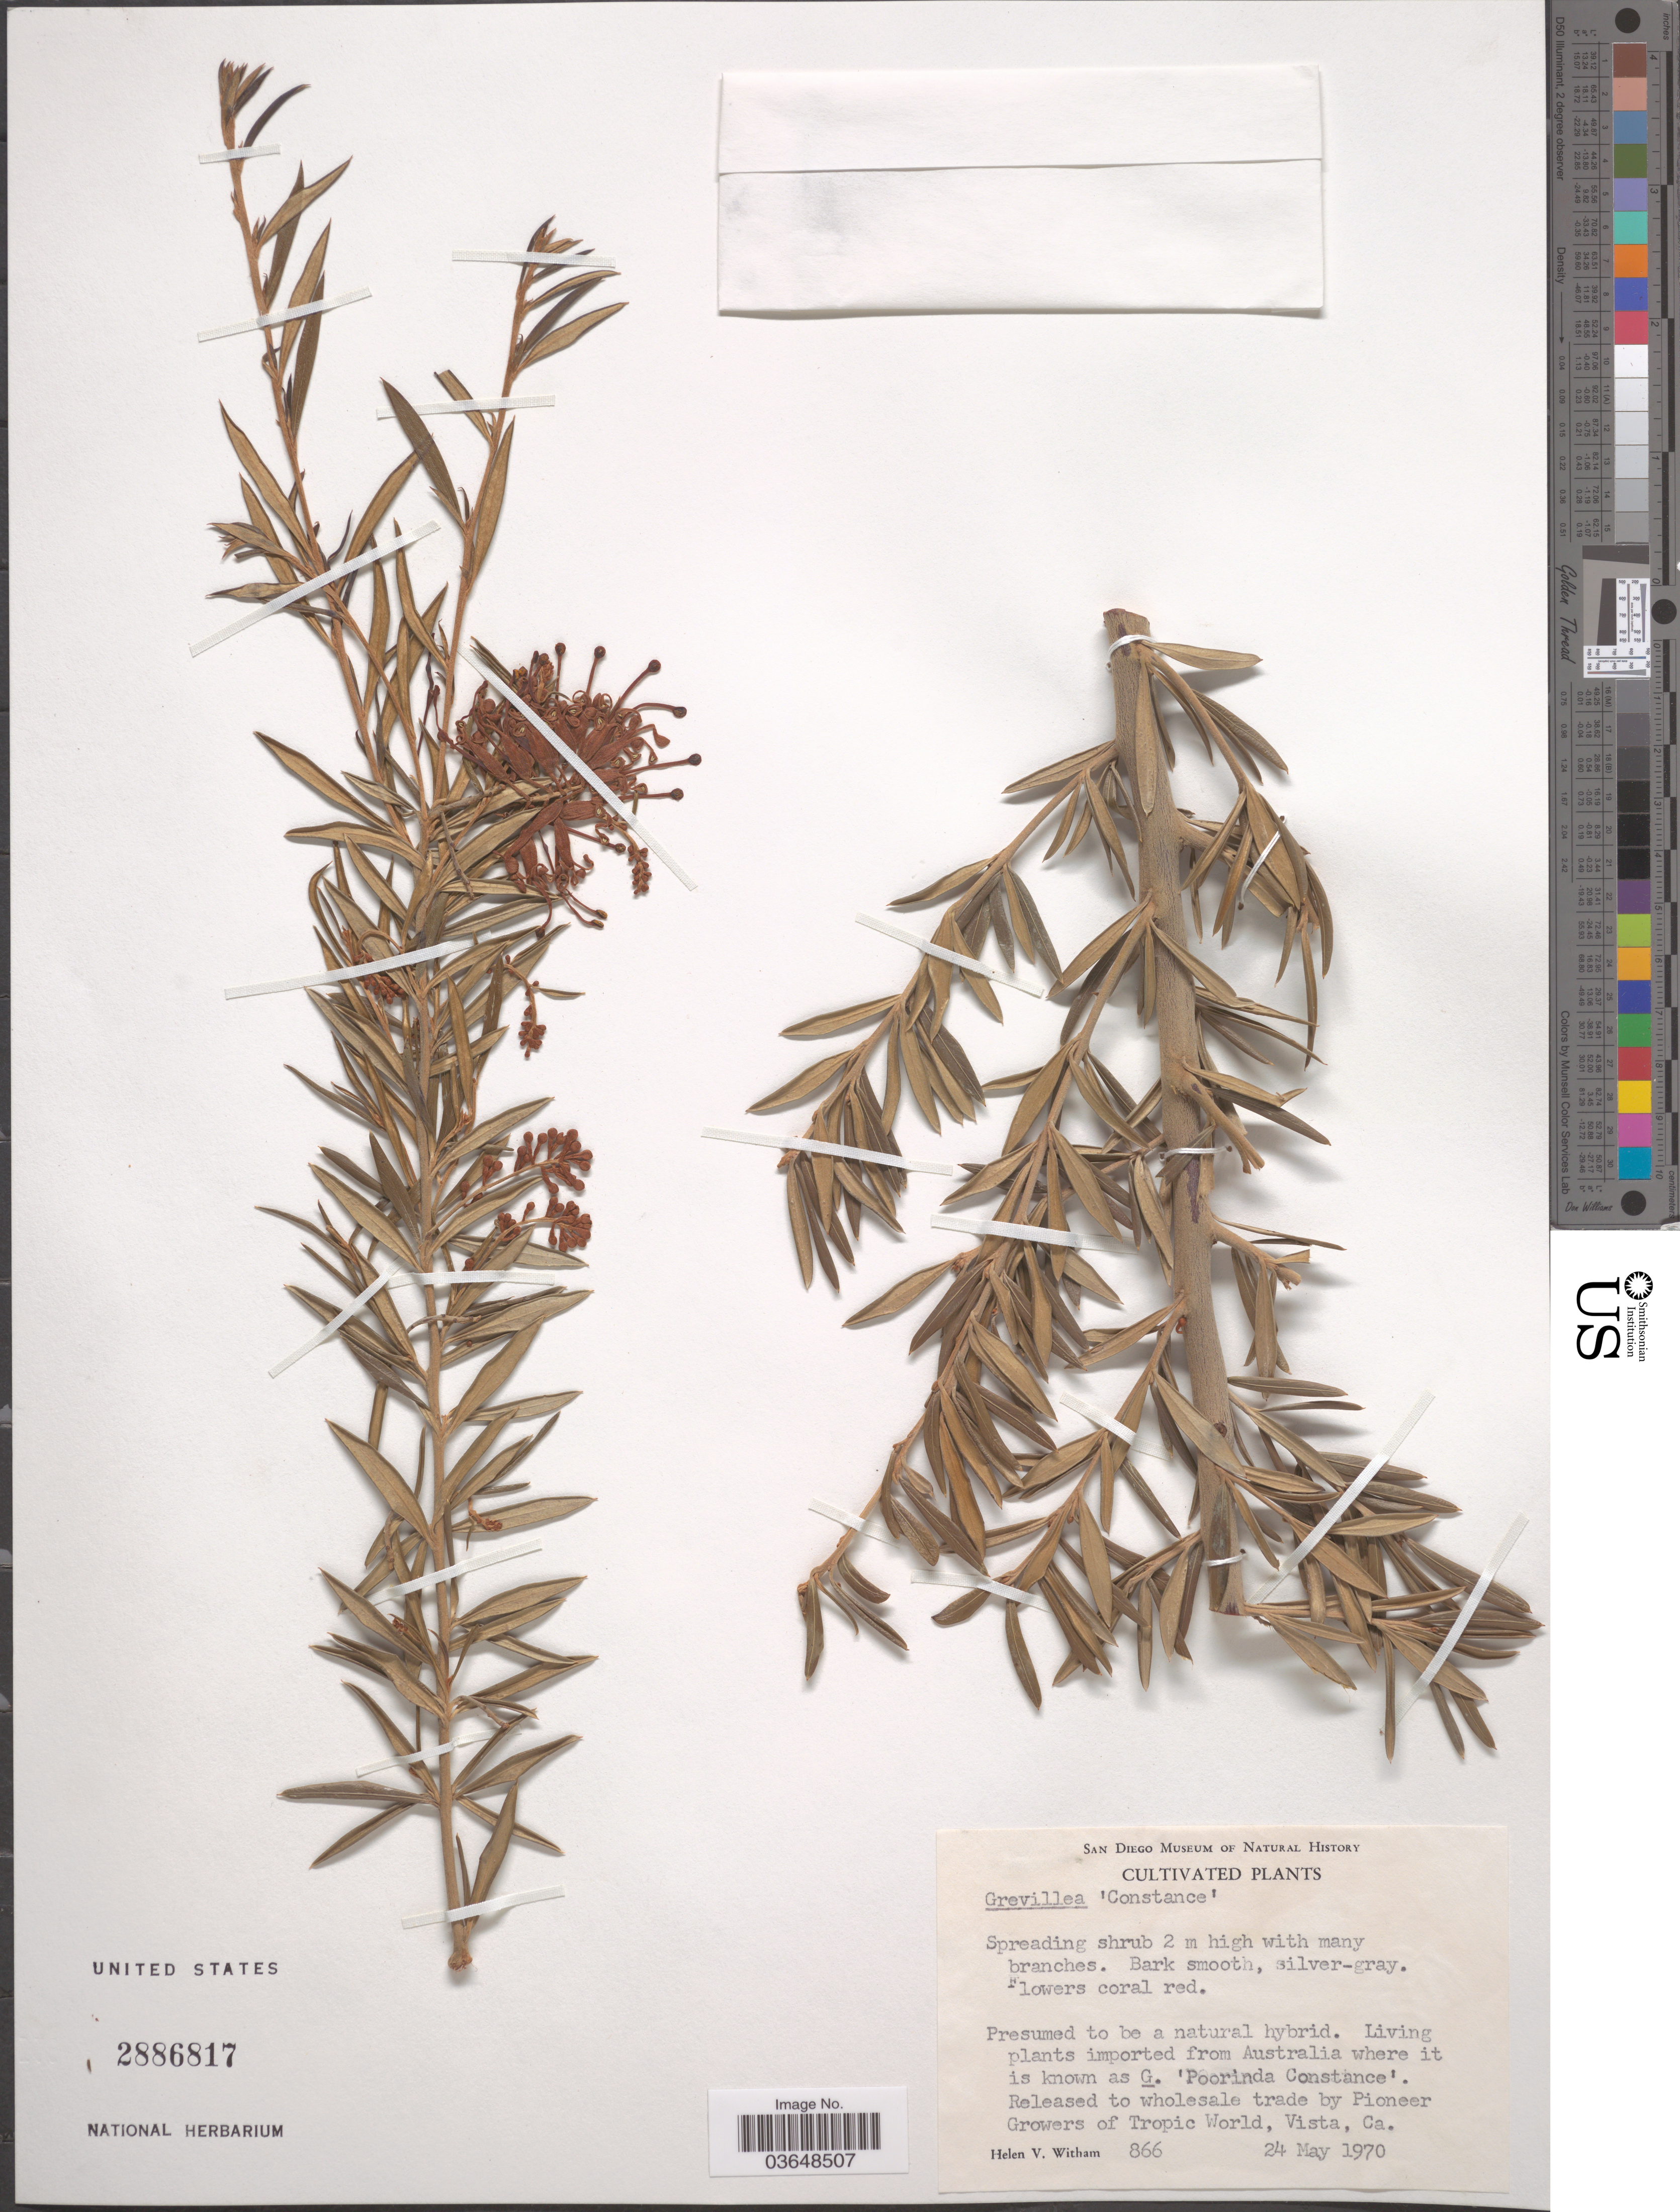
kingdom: Plantae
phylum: Tracheophyta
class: Magnoliopsida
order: Proteales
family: Proteaceae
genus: Grevillea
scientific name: Grevillea juniperina x G. victoriae F. Muell. 'poorinda constance'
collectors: H. Witham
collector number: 866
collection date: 1970-05-24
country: United States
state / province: California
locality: Pioneer Growers of Tropic World, Vista.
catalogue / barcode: US 2886817